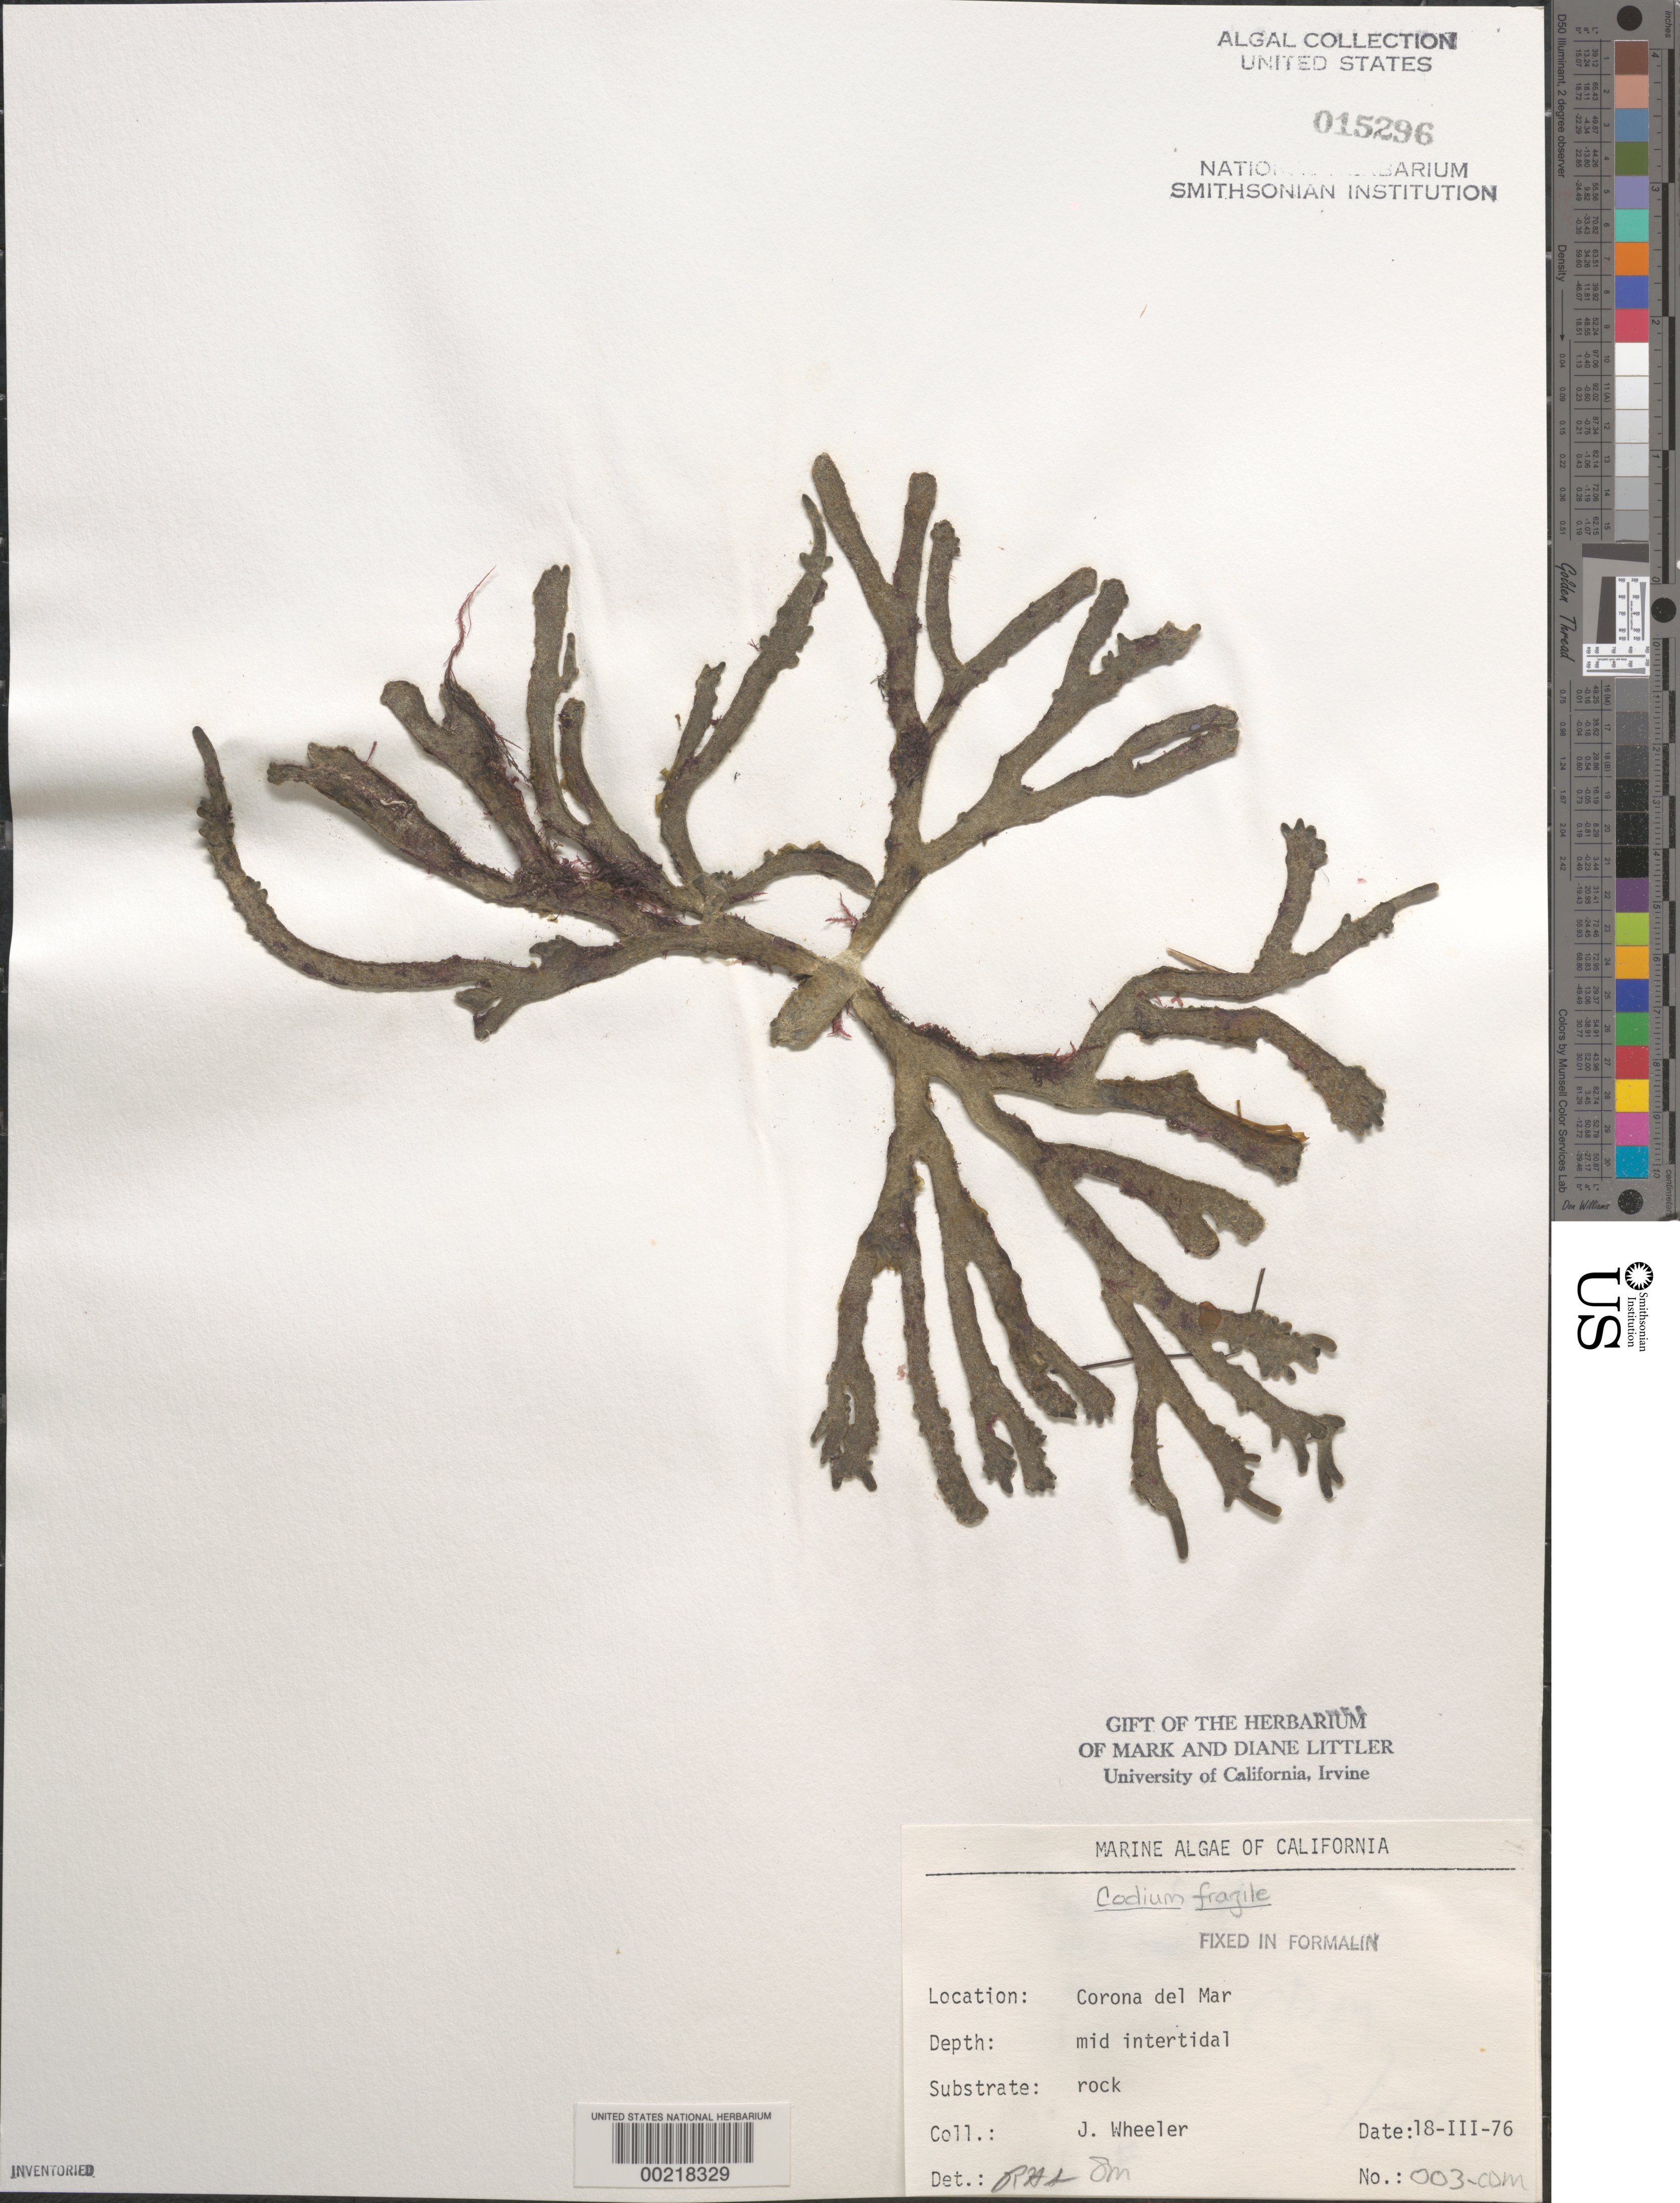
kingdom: Plantae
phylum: Chlorophyta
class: Ulvophyceae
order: Bryopsidales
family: Codiaceae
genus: Codium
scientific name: Codium fragile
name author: (Suringar) P. Hariot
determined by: Sims, Robert H.; Murray, S. N.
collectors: J. L. Wheeler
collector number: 003-CDM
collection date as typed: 18 Mar 1976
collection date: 1976-03-18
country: United States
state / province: California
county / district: Orange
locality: Corona del Mar, mouth of Morning Canyon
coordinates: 33 35'14"N, 117 51'54"W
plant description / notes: BLM-SOCALBIGHT Rocky Intertidal Survey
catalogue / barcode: US 15296